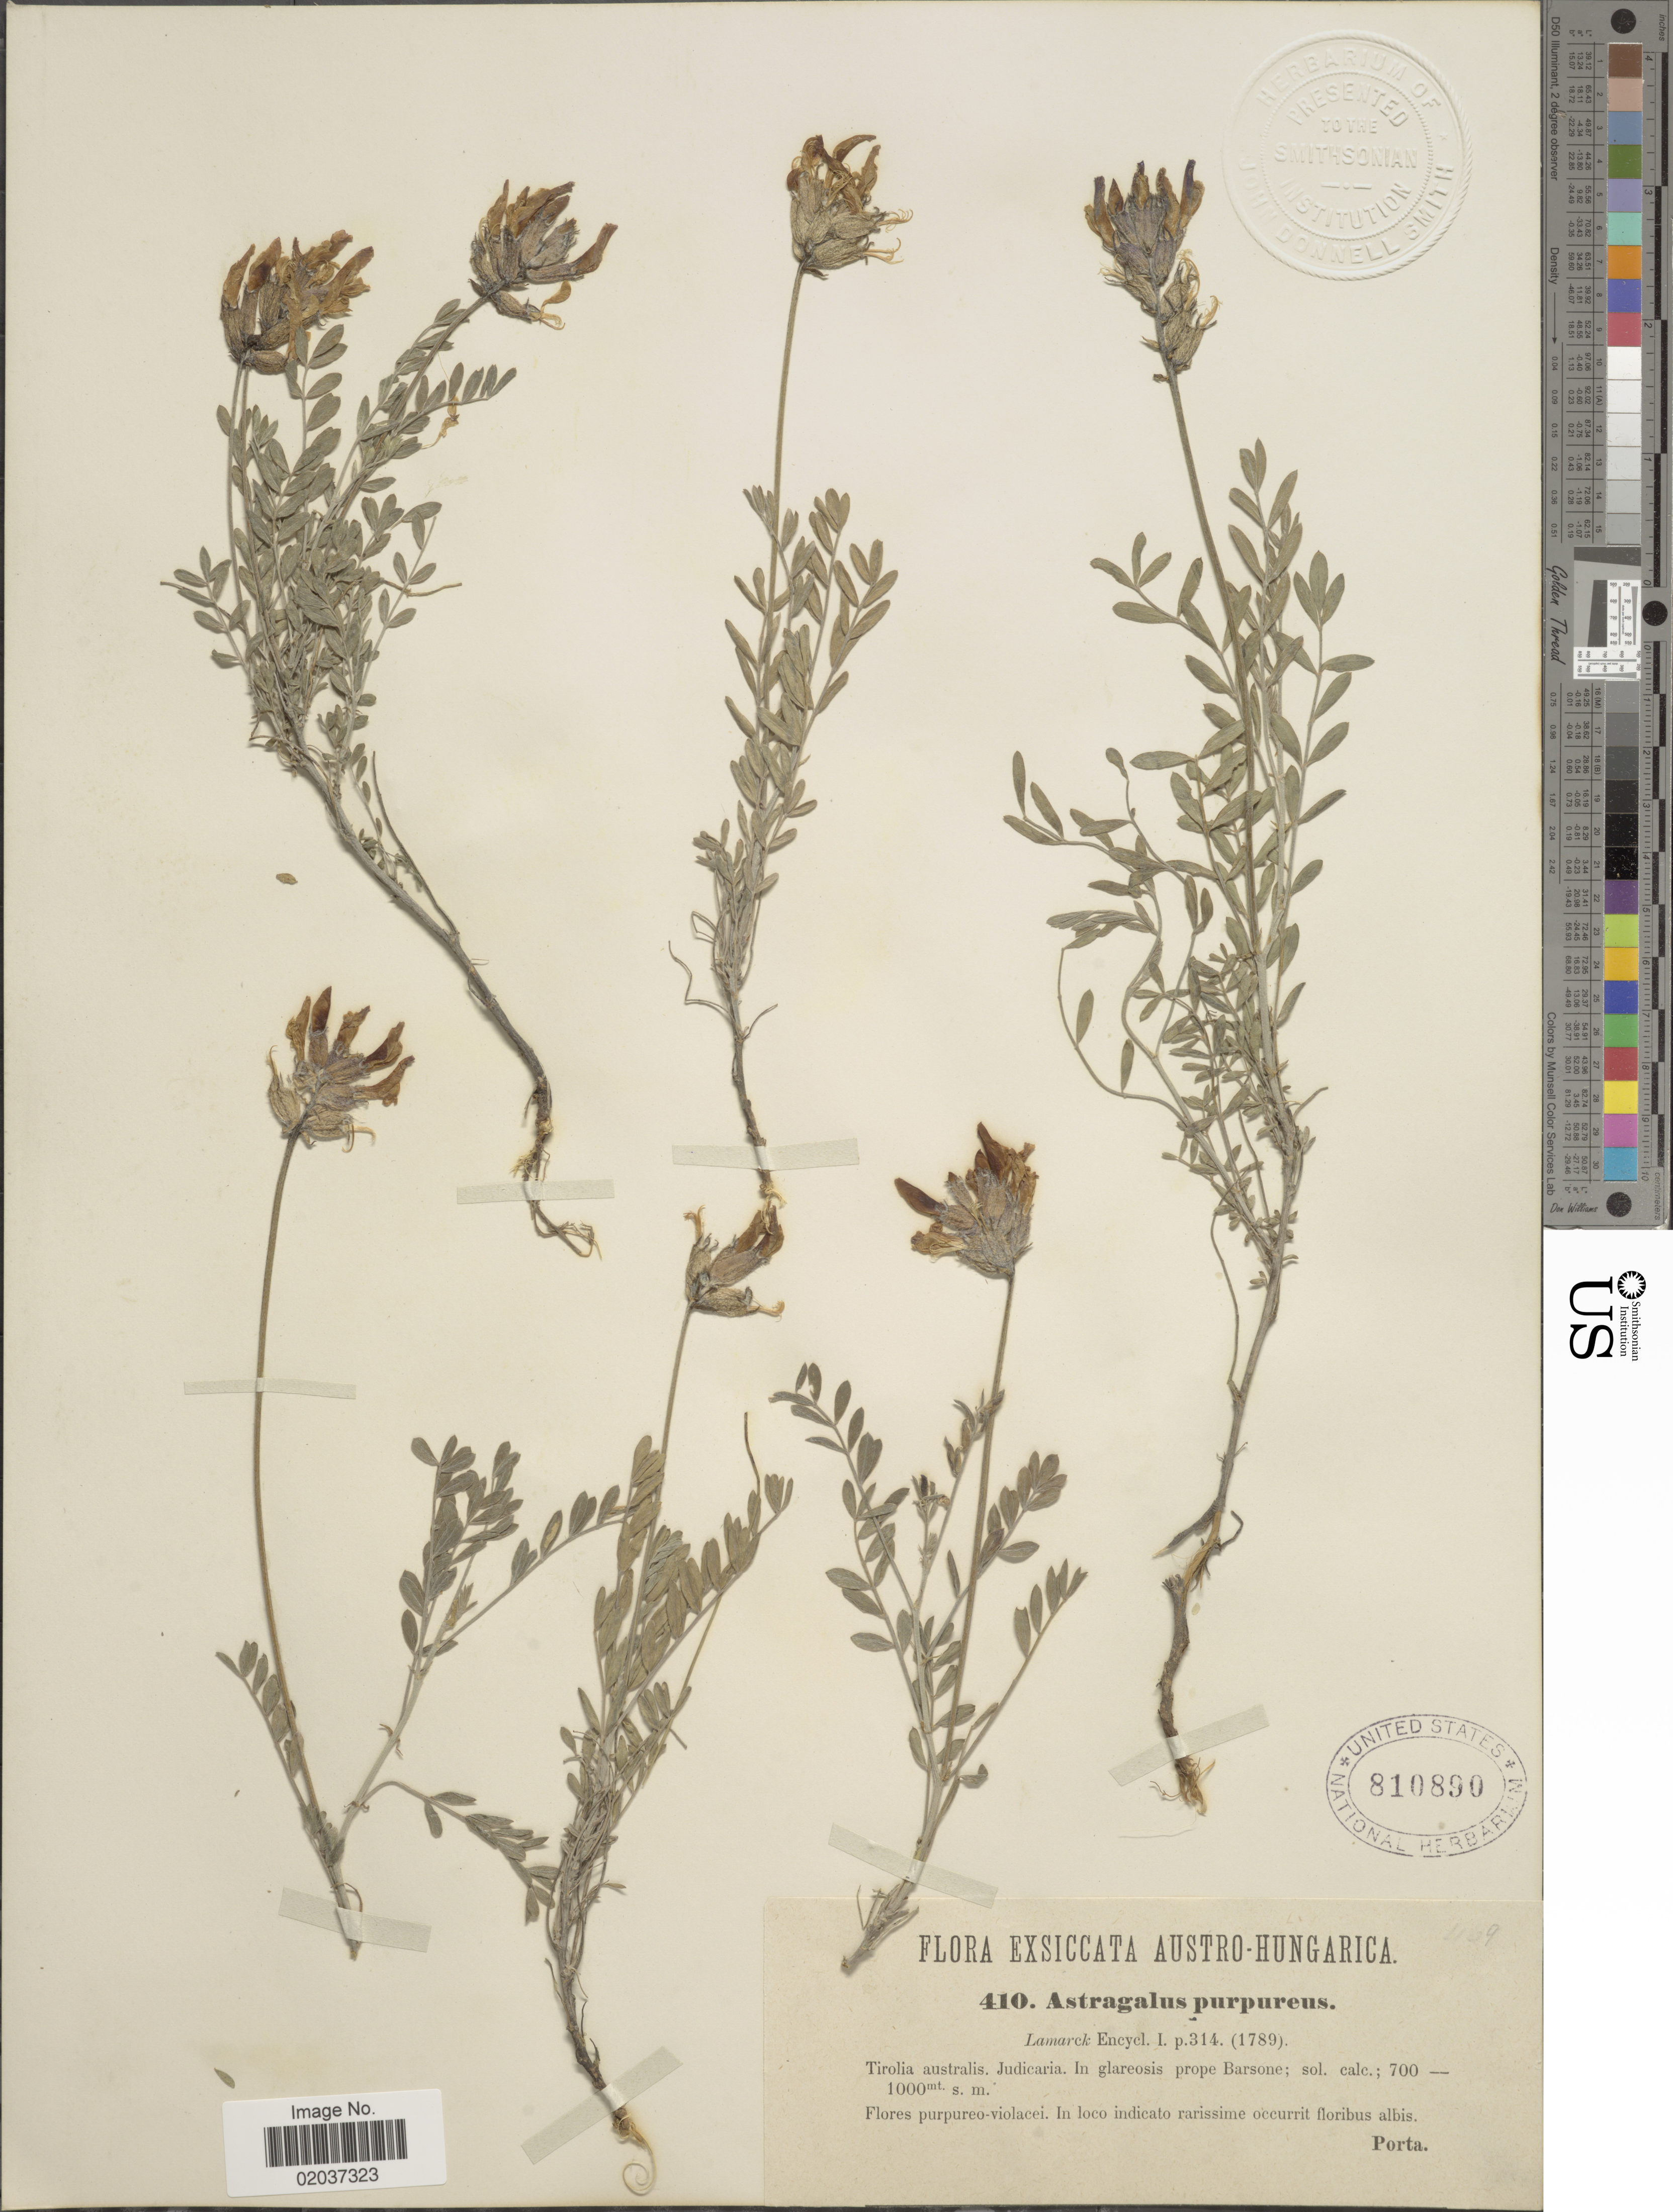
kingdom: Plantae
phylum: Tracheophyta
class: Magnoliopsida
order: Fabales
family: Fabaceae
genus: Astragalus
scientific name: Astragalus purpureus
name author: Lam.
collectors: -- Porta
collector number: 410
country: Austria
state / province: Tirol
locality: Austro-Hungarica, Tirolia australis Judicaria, In glareosis prope Barsone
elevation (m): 700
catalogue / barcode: US 810890